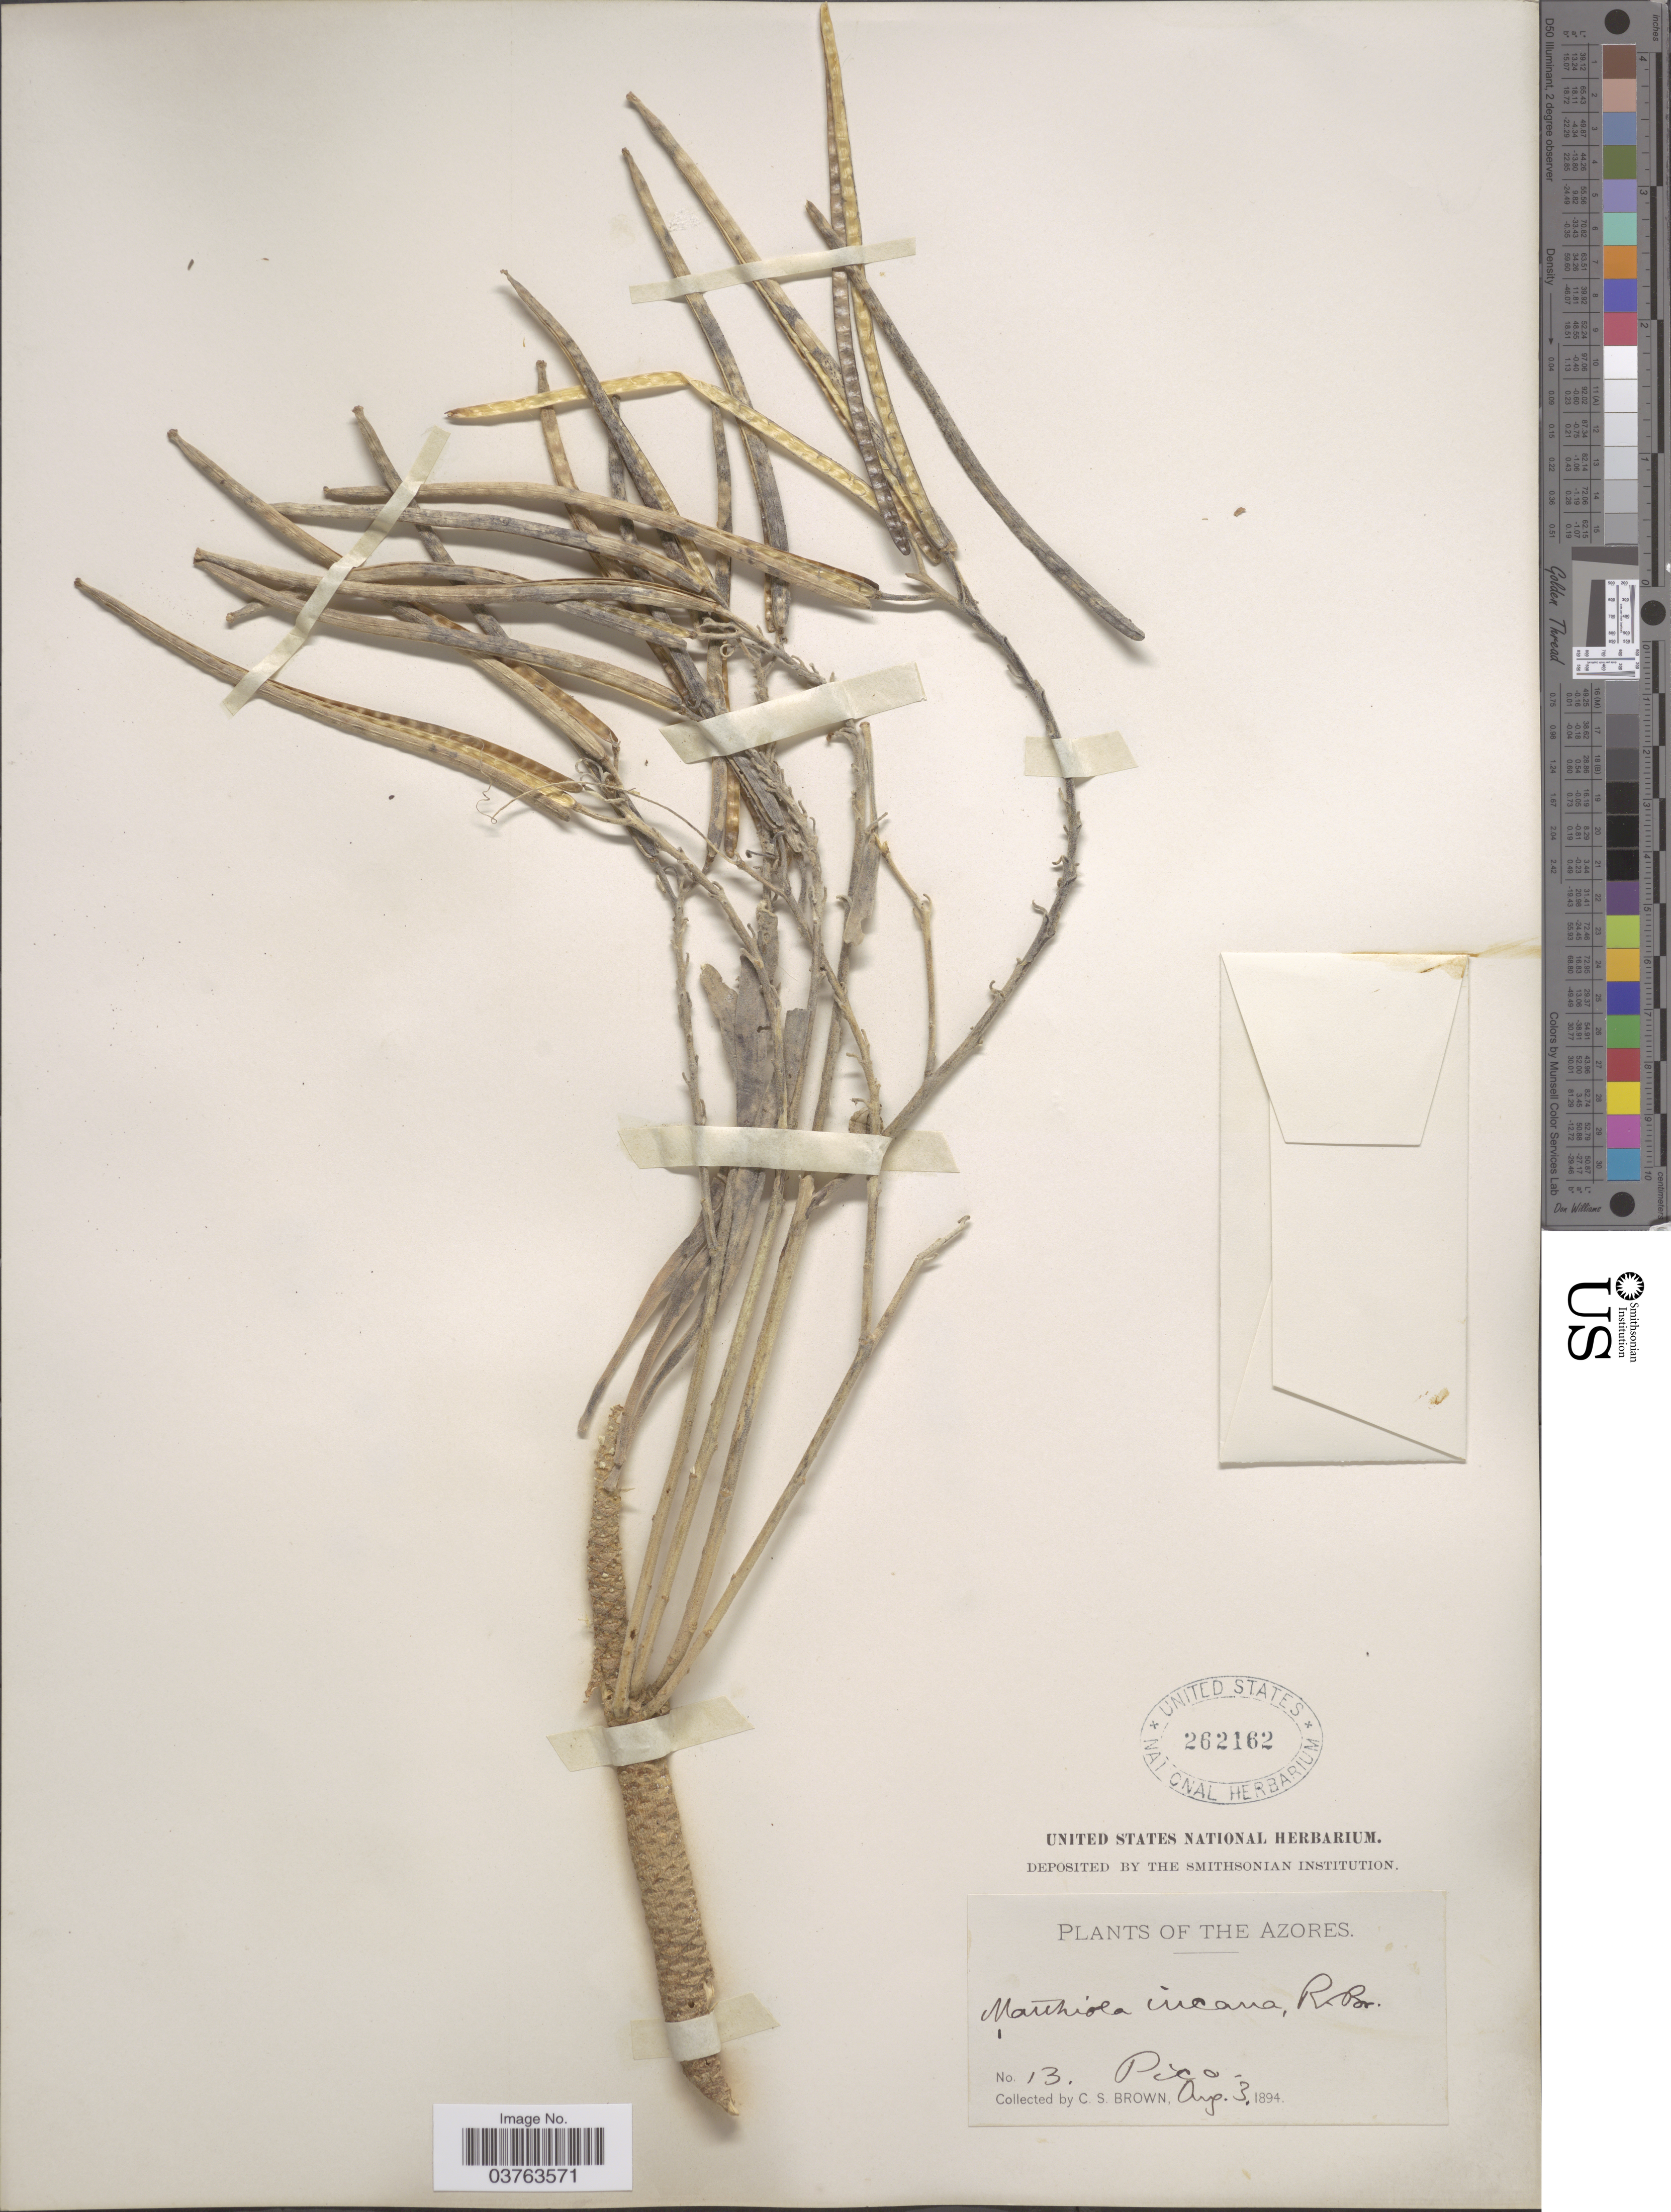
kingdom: Plantae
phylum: Tracheophyta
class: Magnoliopsida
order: Brassicales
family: Brassicaceae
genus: Matthiola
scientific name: Matthiola incana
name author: (L.) W.T. Aiton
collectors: C. S. Brown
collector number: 13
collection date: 1894-08-03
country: Portugal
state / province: Azores (Aut. Reg.)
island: Pico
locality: Pico.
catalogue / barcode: US 262162